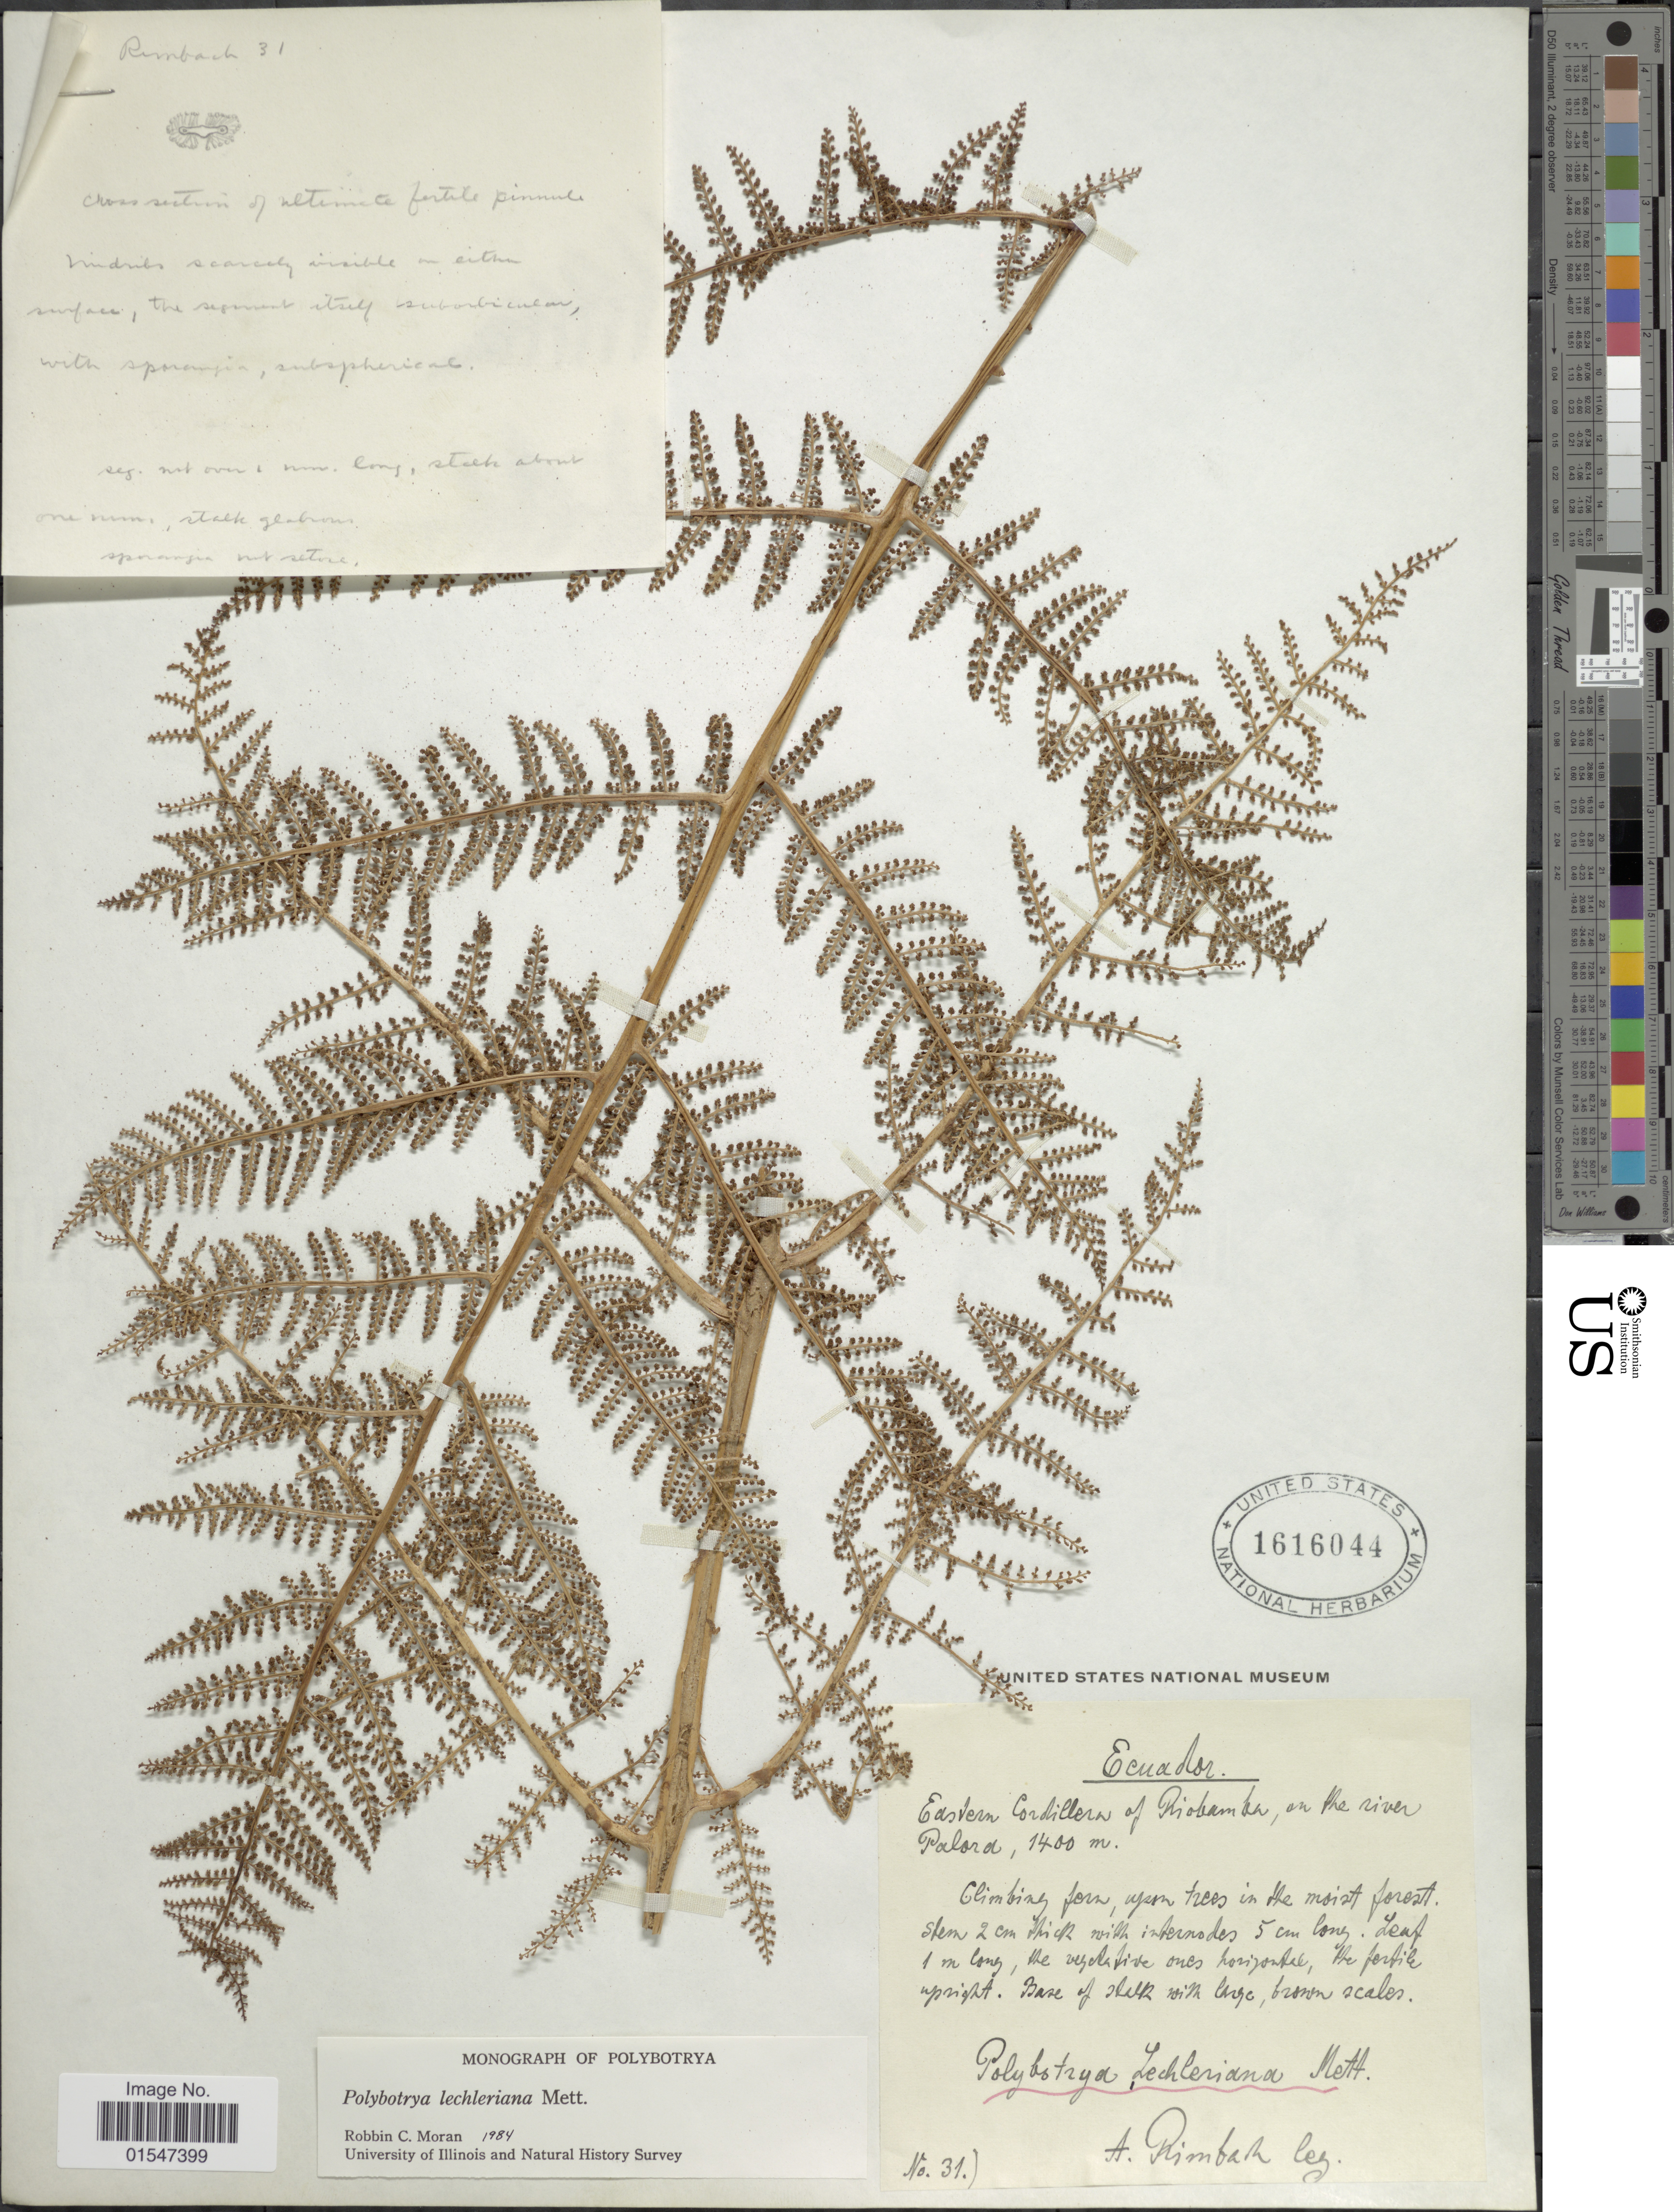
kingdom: Plantae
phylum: Tracheophyta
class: Polypodiopsida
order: Polypodiales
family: Dryopteridaceae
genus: Polybotrya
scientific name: Polybotrya lechleriana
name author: Mett.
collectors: A. Rimbach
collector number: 31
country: Ecuador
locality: Eastern Cordillera of Riobamba, on the river Palora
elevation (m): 1400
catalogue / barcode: US 1616044